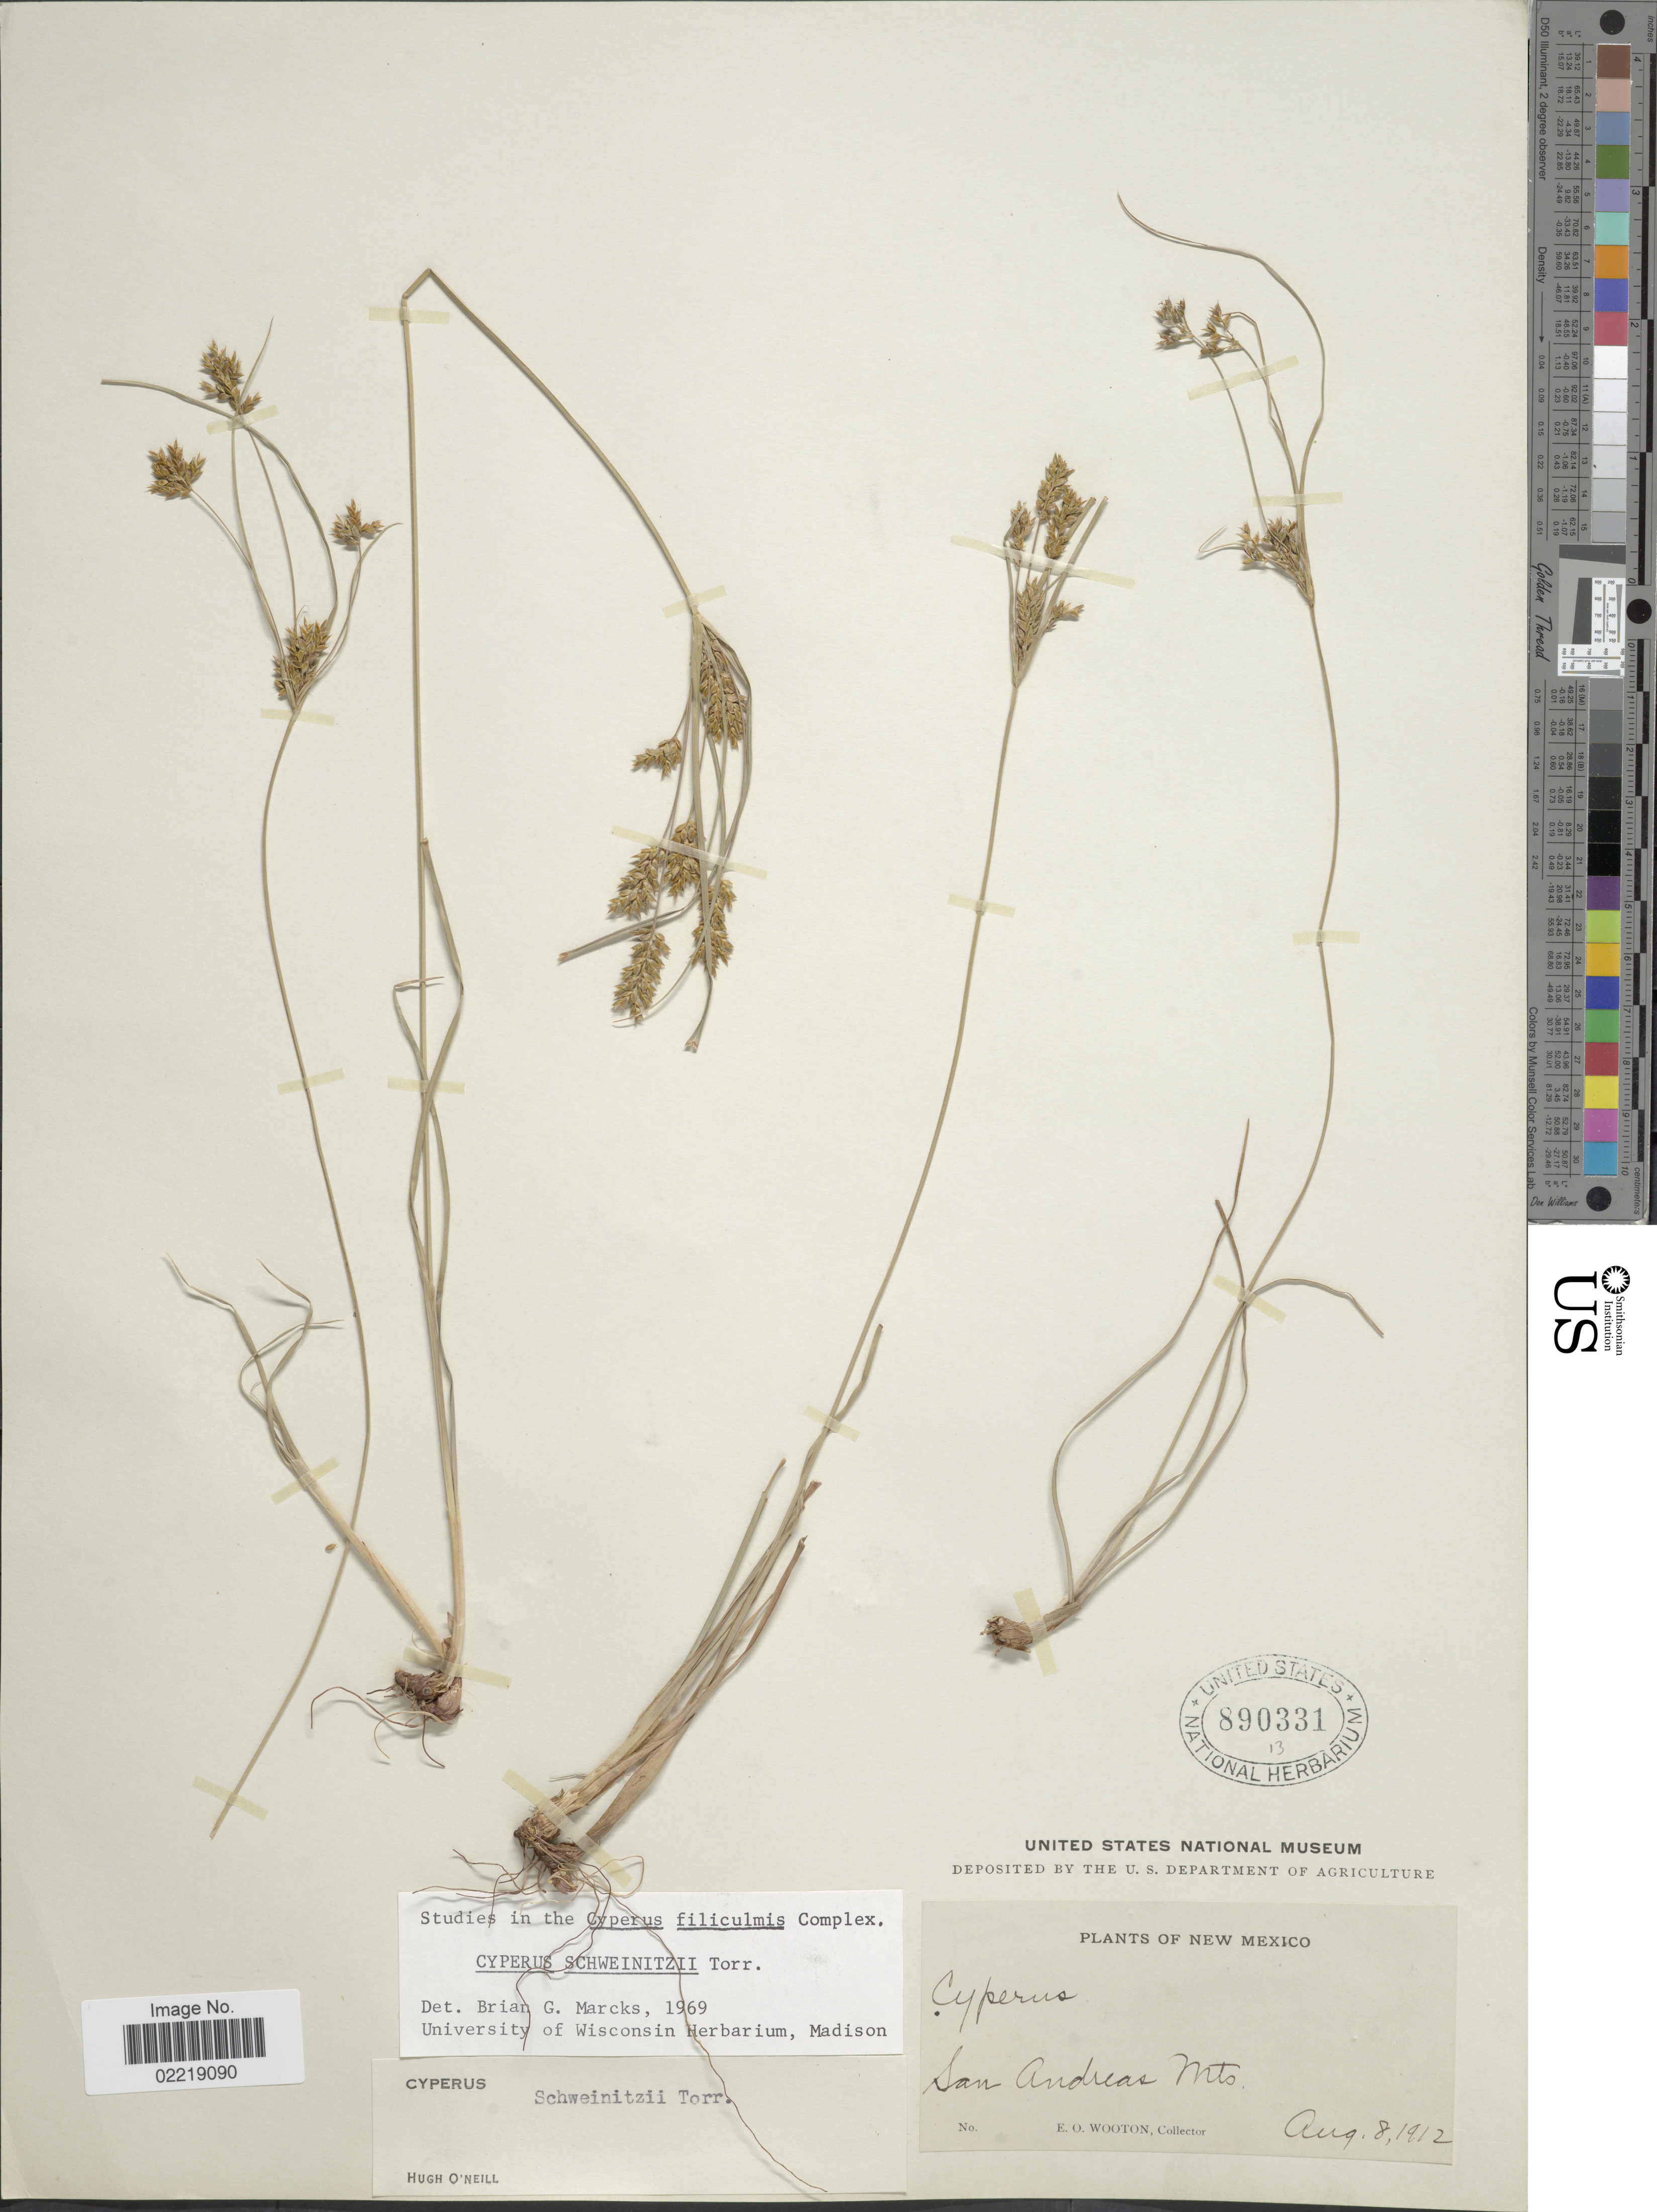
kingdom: Plantae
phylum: Tracheophyta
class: Liliopsida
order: Poales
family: Cyperaceae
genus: Cyperus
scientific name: Cyperus schweinitzii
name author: Torr.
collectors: E. O. Wooton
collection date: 1912-08-08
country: United States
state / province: New Mexico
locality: San Andreas Mts.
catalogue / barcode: US 890331